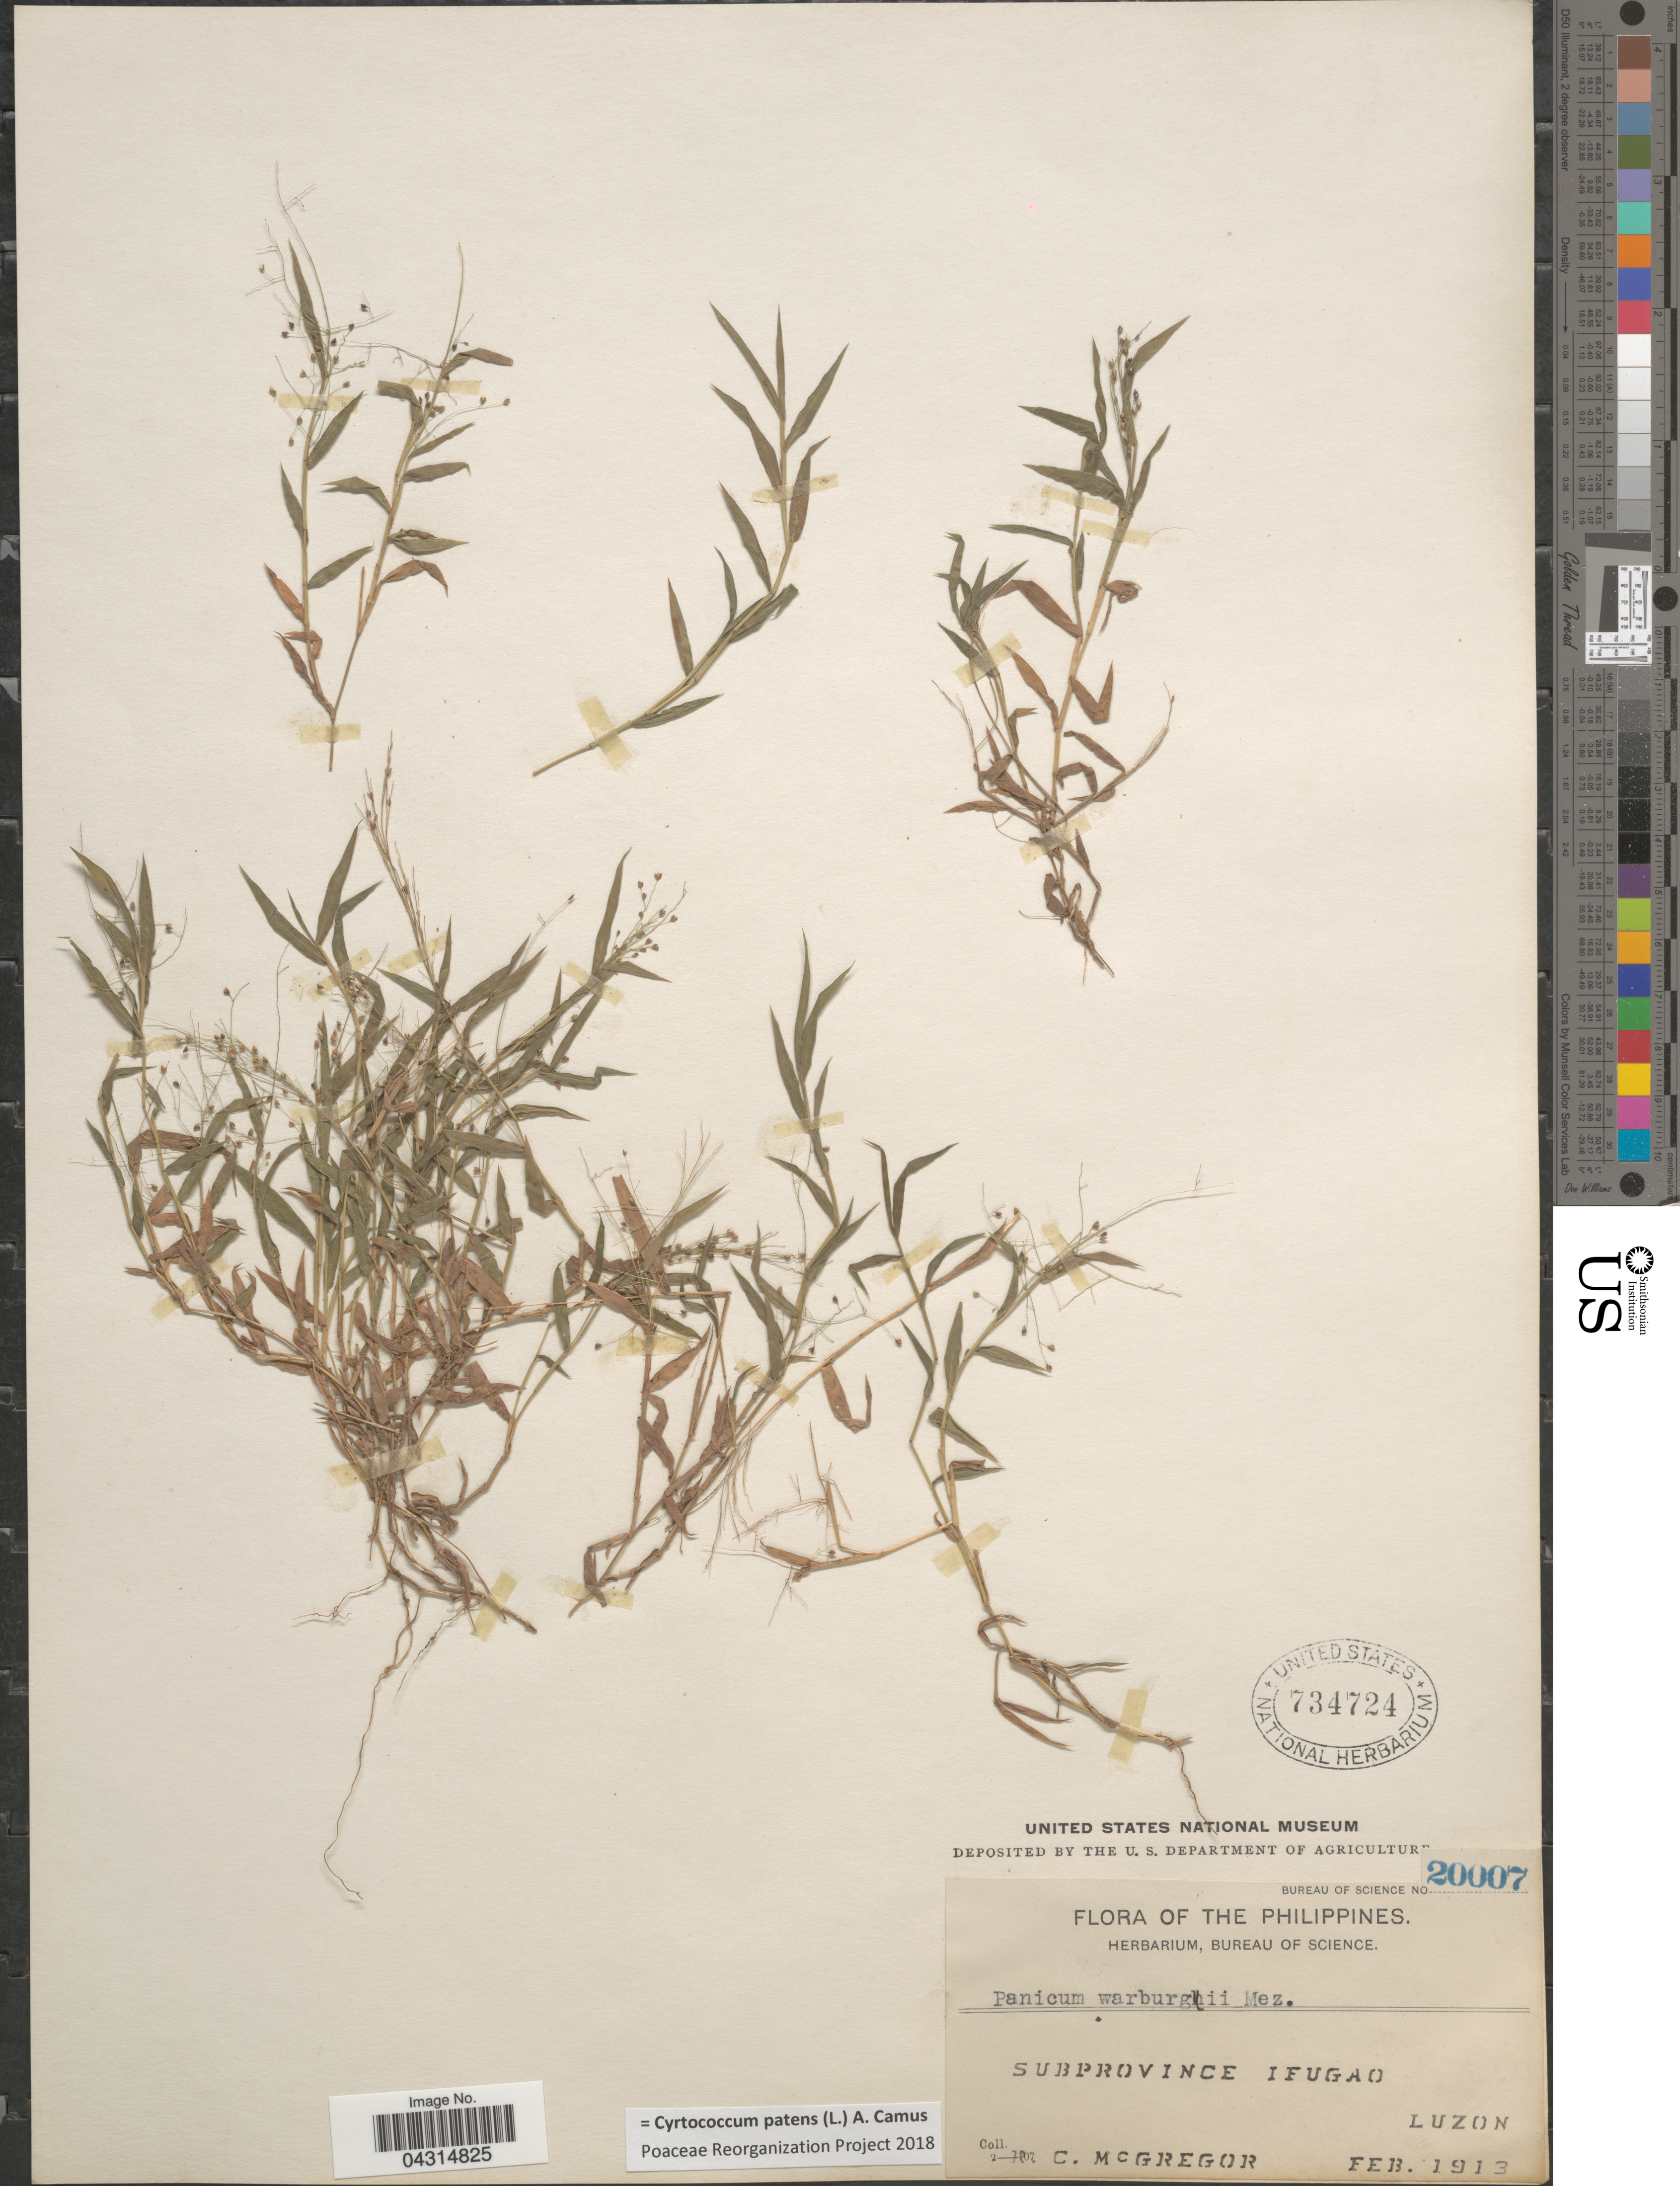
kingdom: Plantae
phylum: Tracheophyta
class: Liliopsida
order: Poales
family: Poaceae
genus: Cyrtococcum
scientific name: Cyrtococcum patens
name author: (L.) A. Camus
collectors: R. C. McGregor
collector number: Bureau of Science 20007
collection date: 1913-02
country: Philippines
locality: Subprovince Ifugao. Luzon.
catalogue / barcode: US 734724